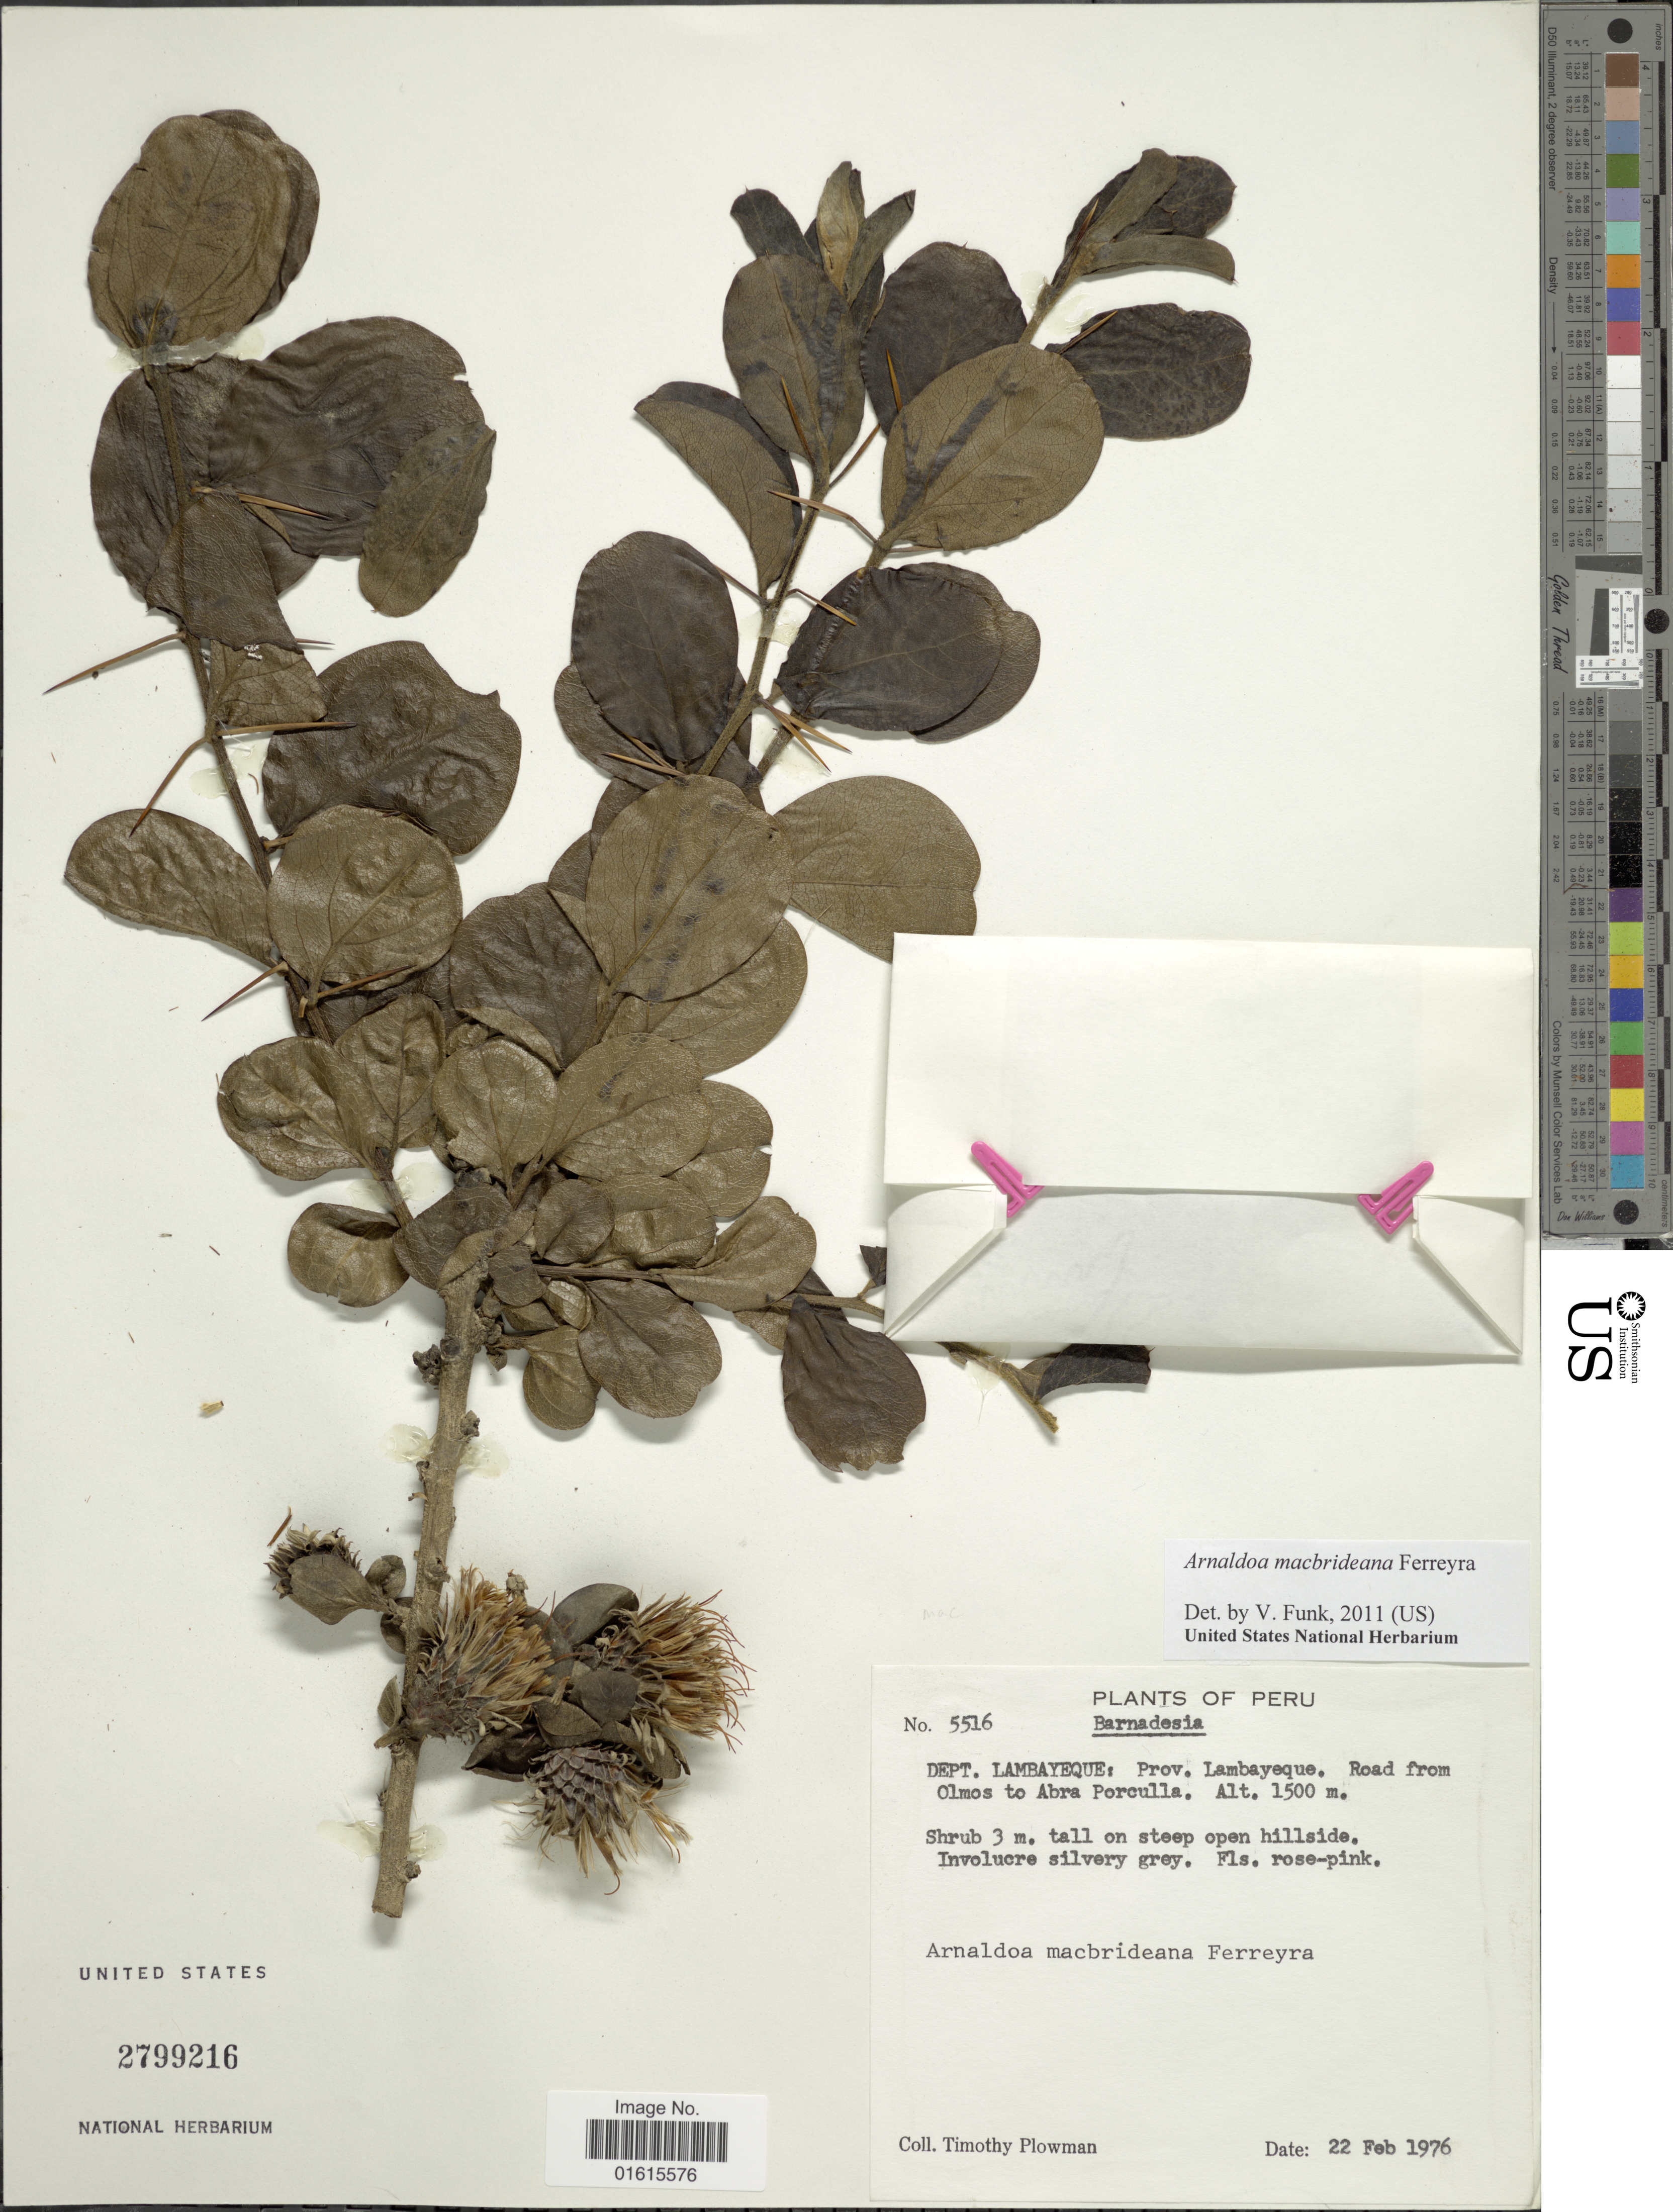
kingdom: Plantae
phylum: Tracheophyta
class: Magnoliopsida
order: Asterales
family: Asteraceae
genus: Arnaldoa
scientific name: Arnaldoa macbrideana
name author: Ferreyra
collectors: T. Plowman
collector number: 5516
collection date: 1976-02-22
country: Peru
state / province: Lambayeque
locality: Prov. Lambayeque. Road from Olmos to Abra Porculla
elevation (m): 1500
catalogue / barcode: US 2799216